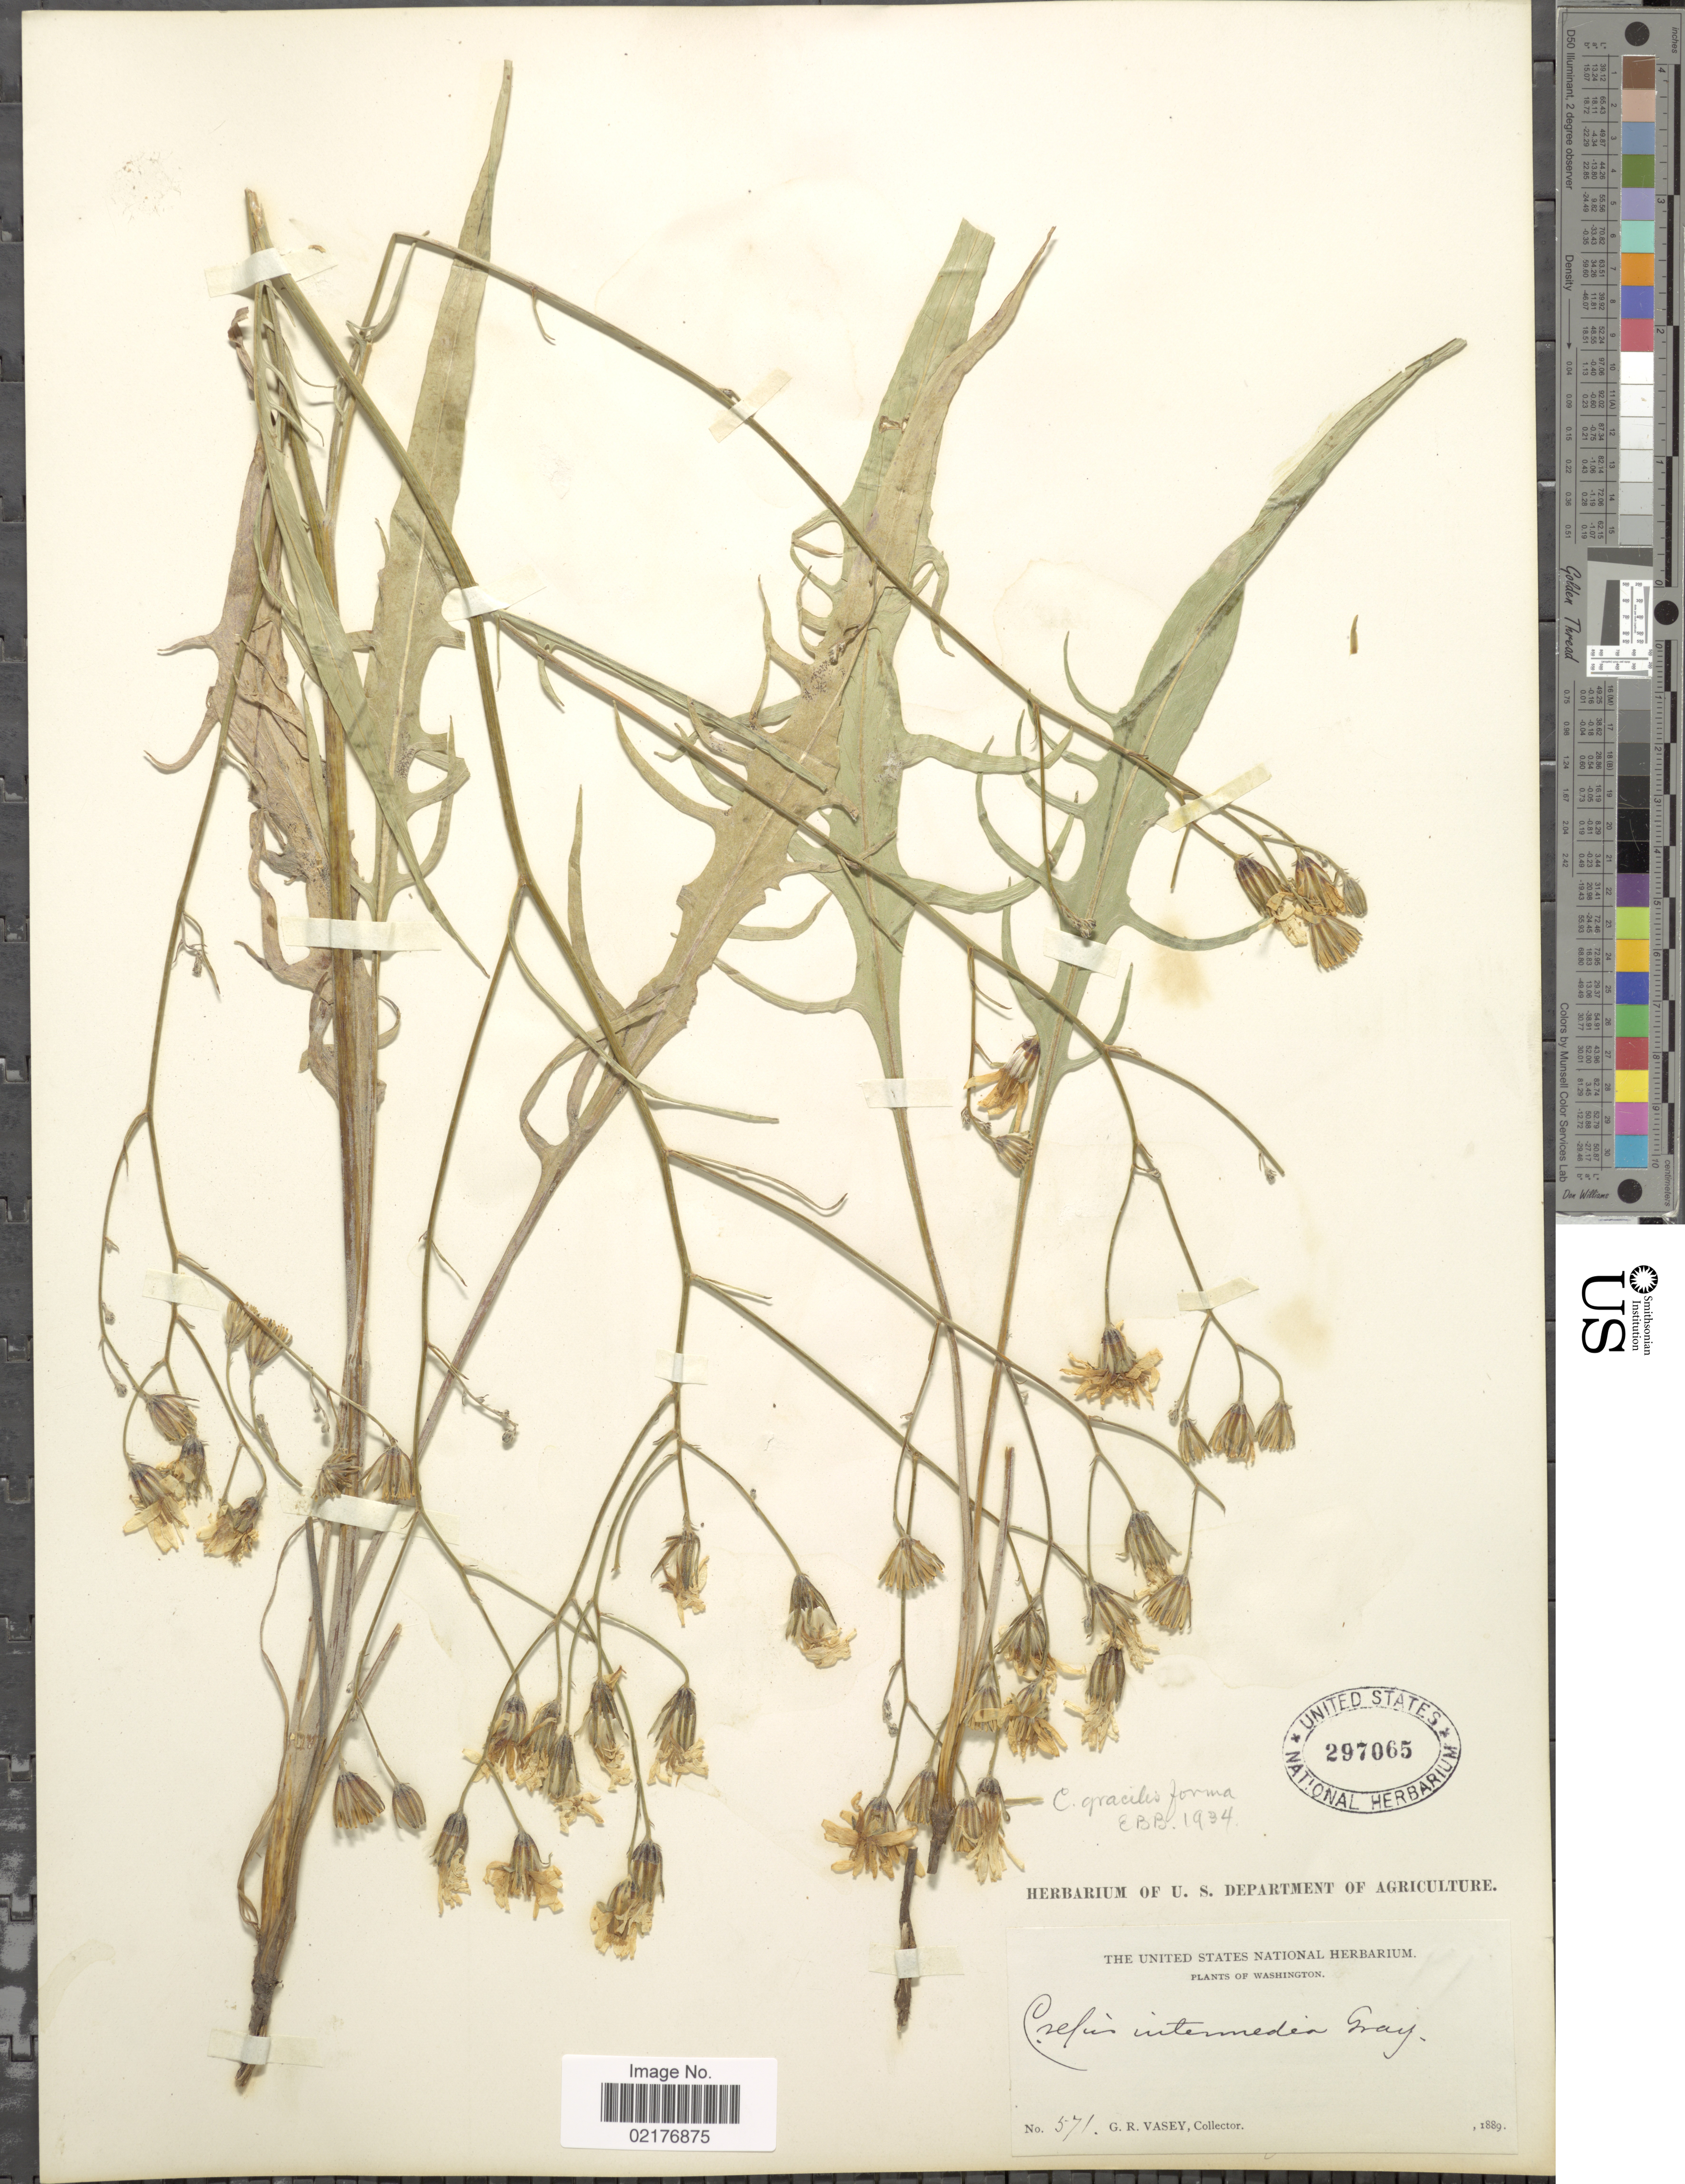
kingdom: Plantae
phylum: Tracheophyta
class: Magnoliopsida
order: Asterales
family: Asteraceae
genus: Crepis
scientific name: Crepis atribarba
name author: A. Heller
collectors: G. R. Vasey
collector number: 571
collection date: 1889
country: United States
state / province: Washington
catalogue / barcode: US 297065